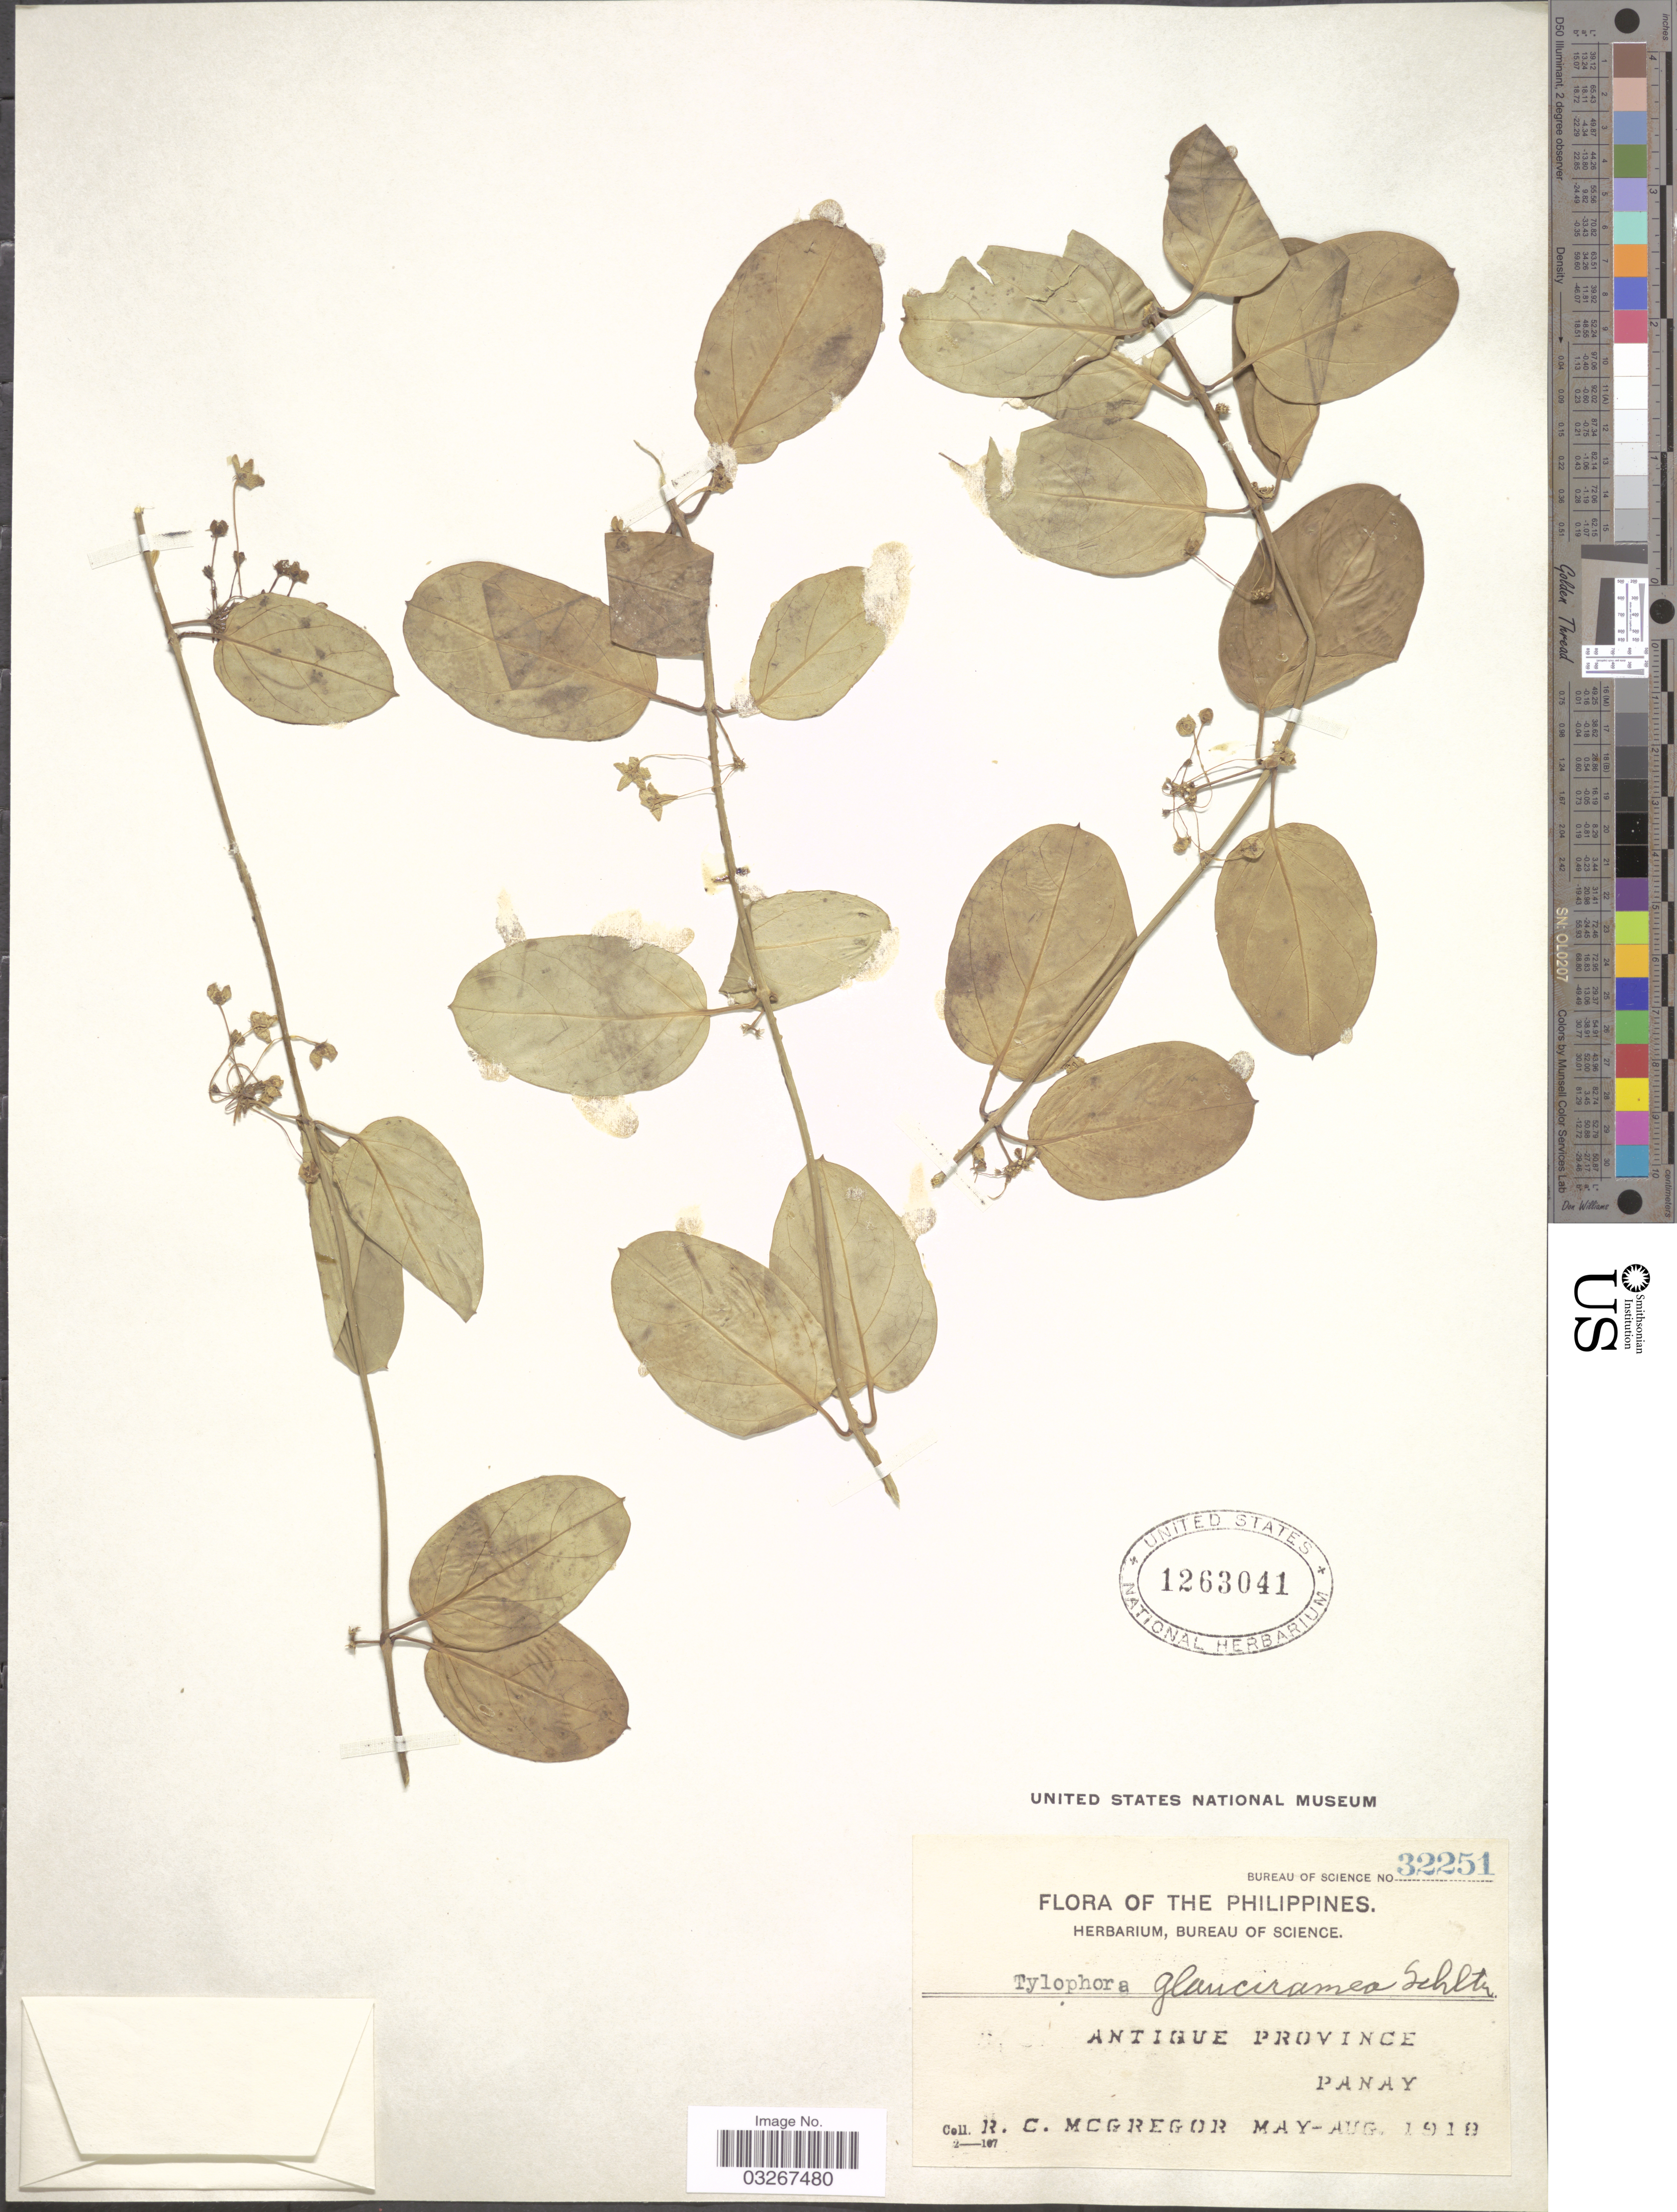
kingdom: Plantae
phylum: Tracheophyta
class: Magnoliopsida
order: Gentianales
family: Apocynaceae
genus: Tylophora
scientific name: Tylophora glaucriamea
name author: Schltr.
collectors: R. C. McGregor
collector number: Bureau of Science 32251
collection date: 1918-05/1918-08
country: Philippines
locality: Antique Province, Panay.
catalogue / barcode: US 1263041